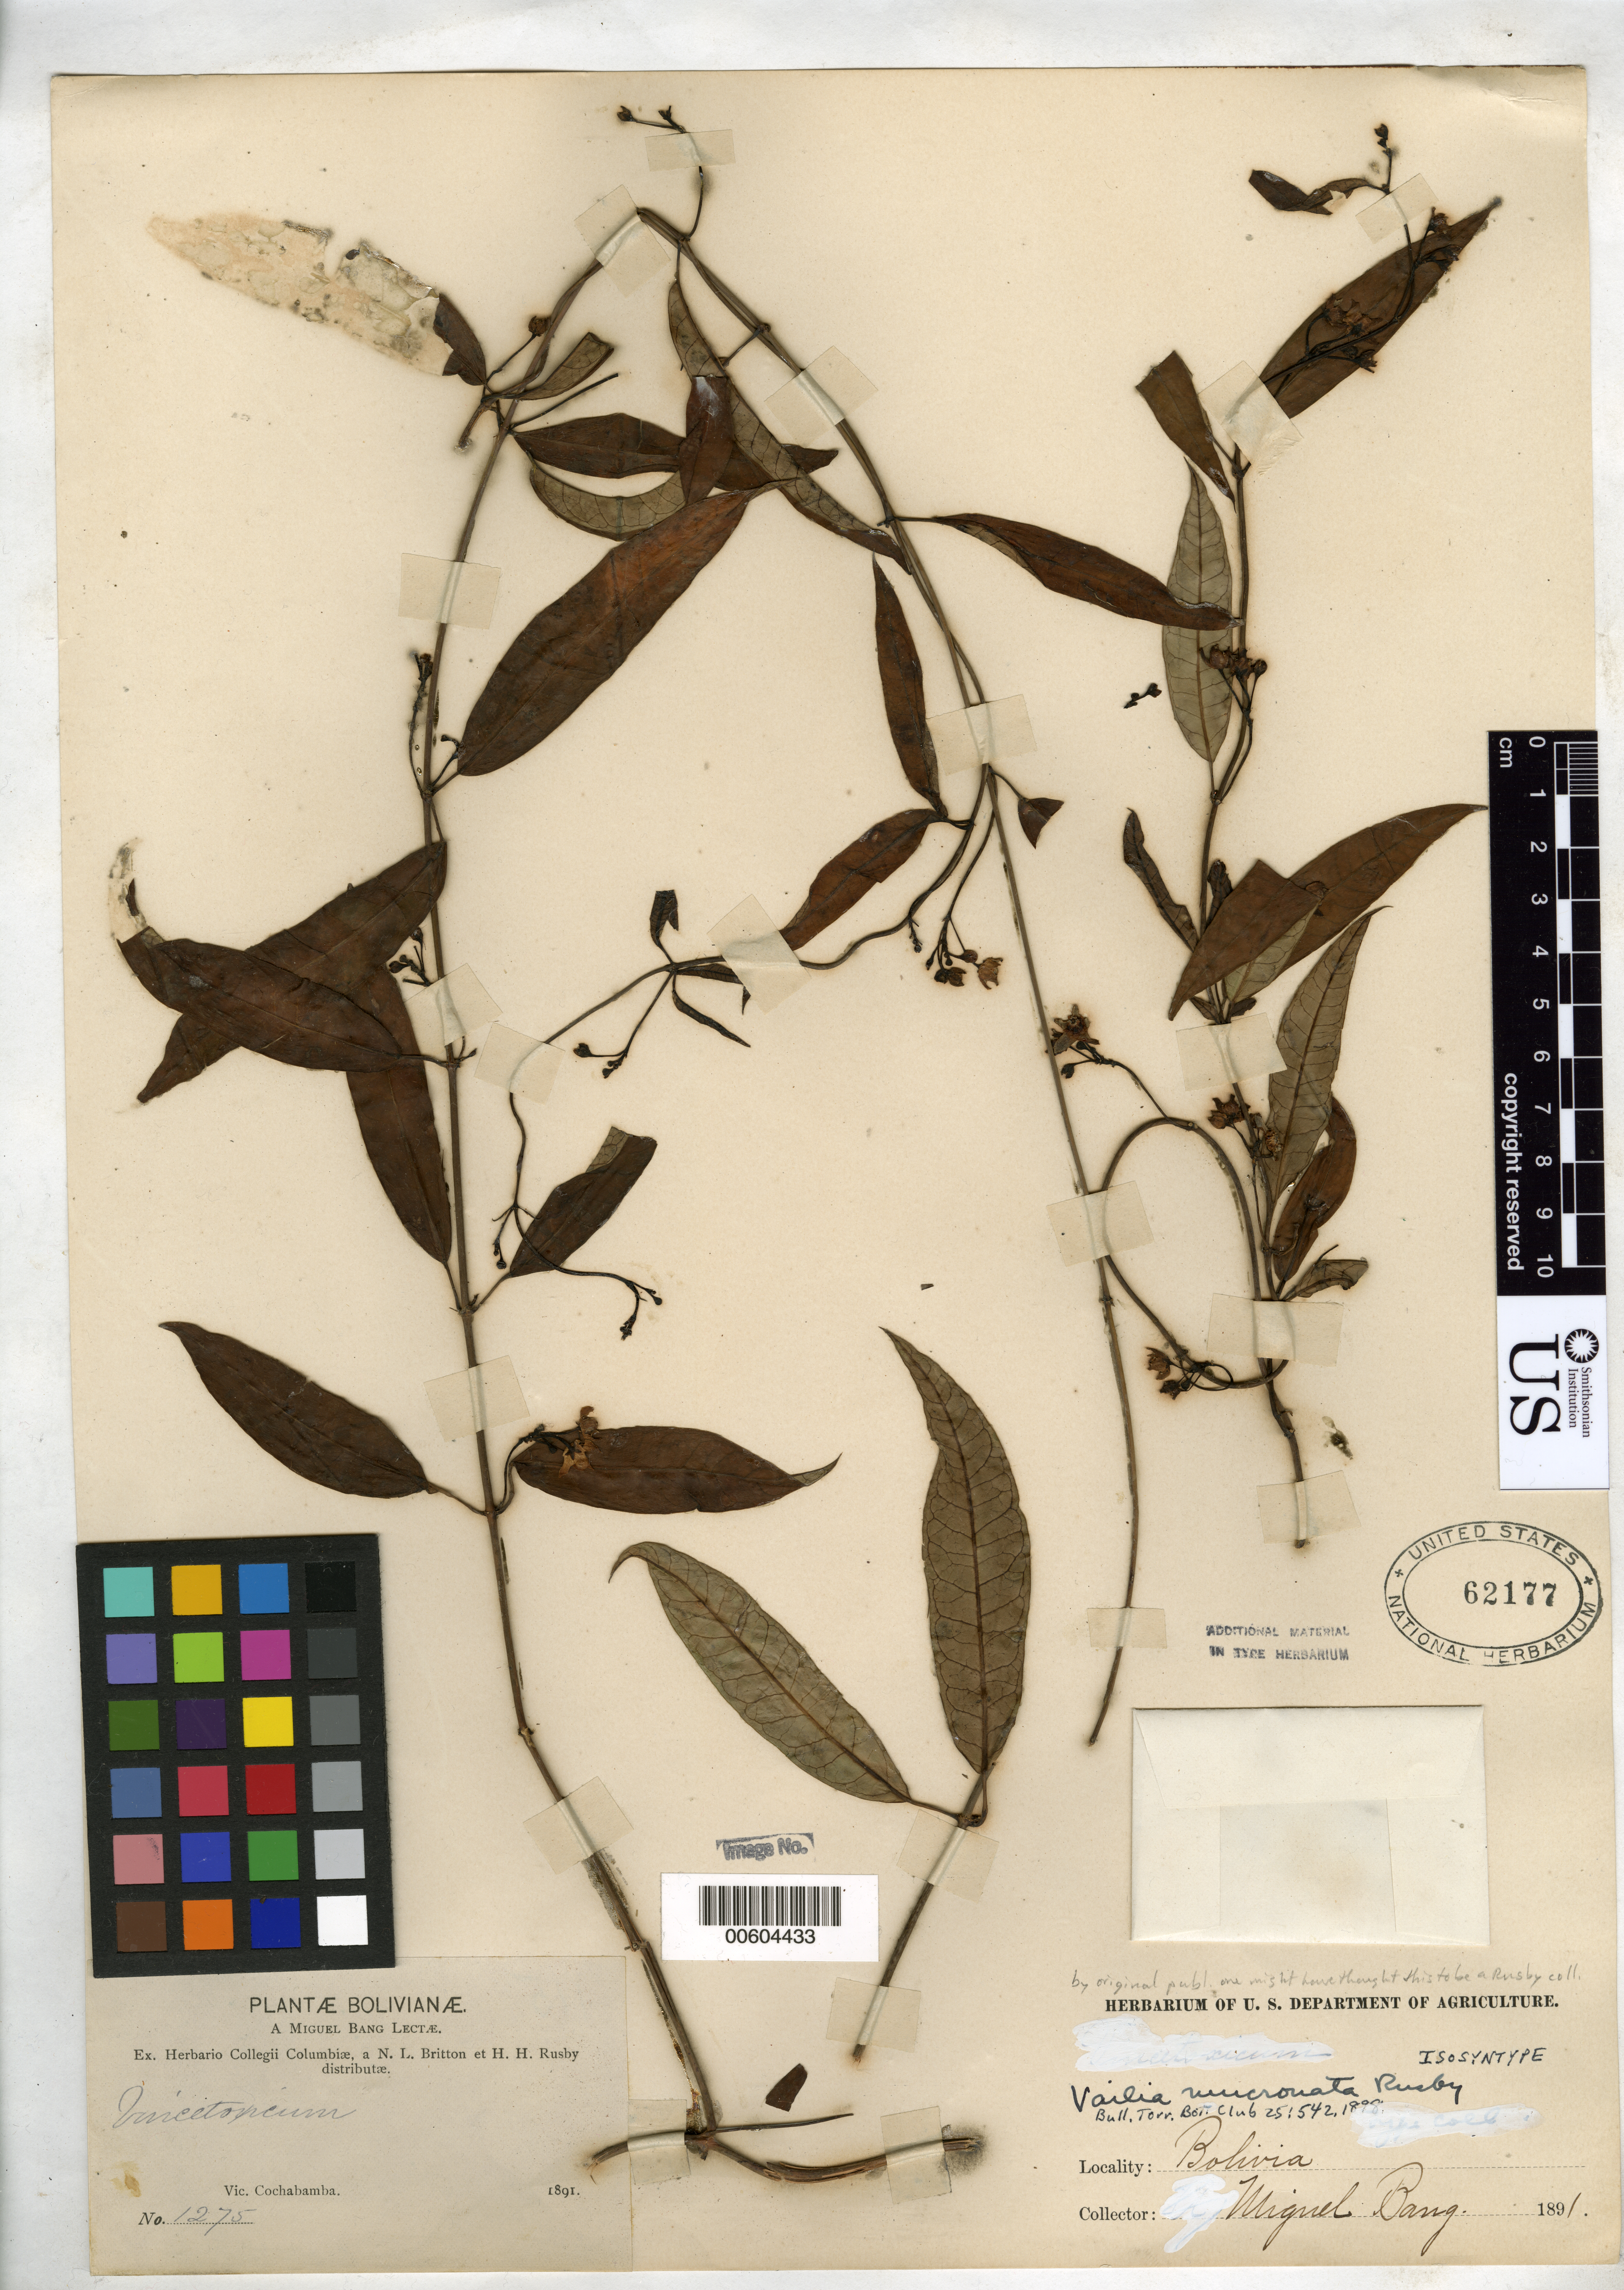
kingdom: Plantae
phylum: Tracheophyta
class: Magnoliopsida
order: Gentianales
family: Apocynaceae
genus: Vailia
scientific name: Vailia mucronata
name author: Rusby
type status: Isosyntype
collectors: M. Bang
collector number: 1275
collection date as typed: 1891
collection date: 1891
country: Bolivia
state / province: Cochabamba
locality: Vicinity of Cochabamba.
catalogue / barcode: US 62177